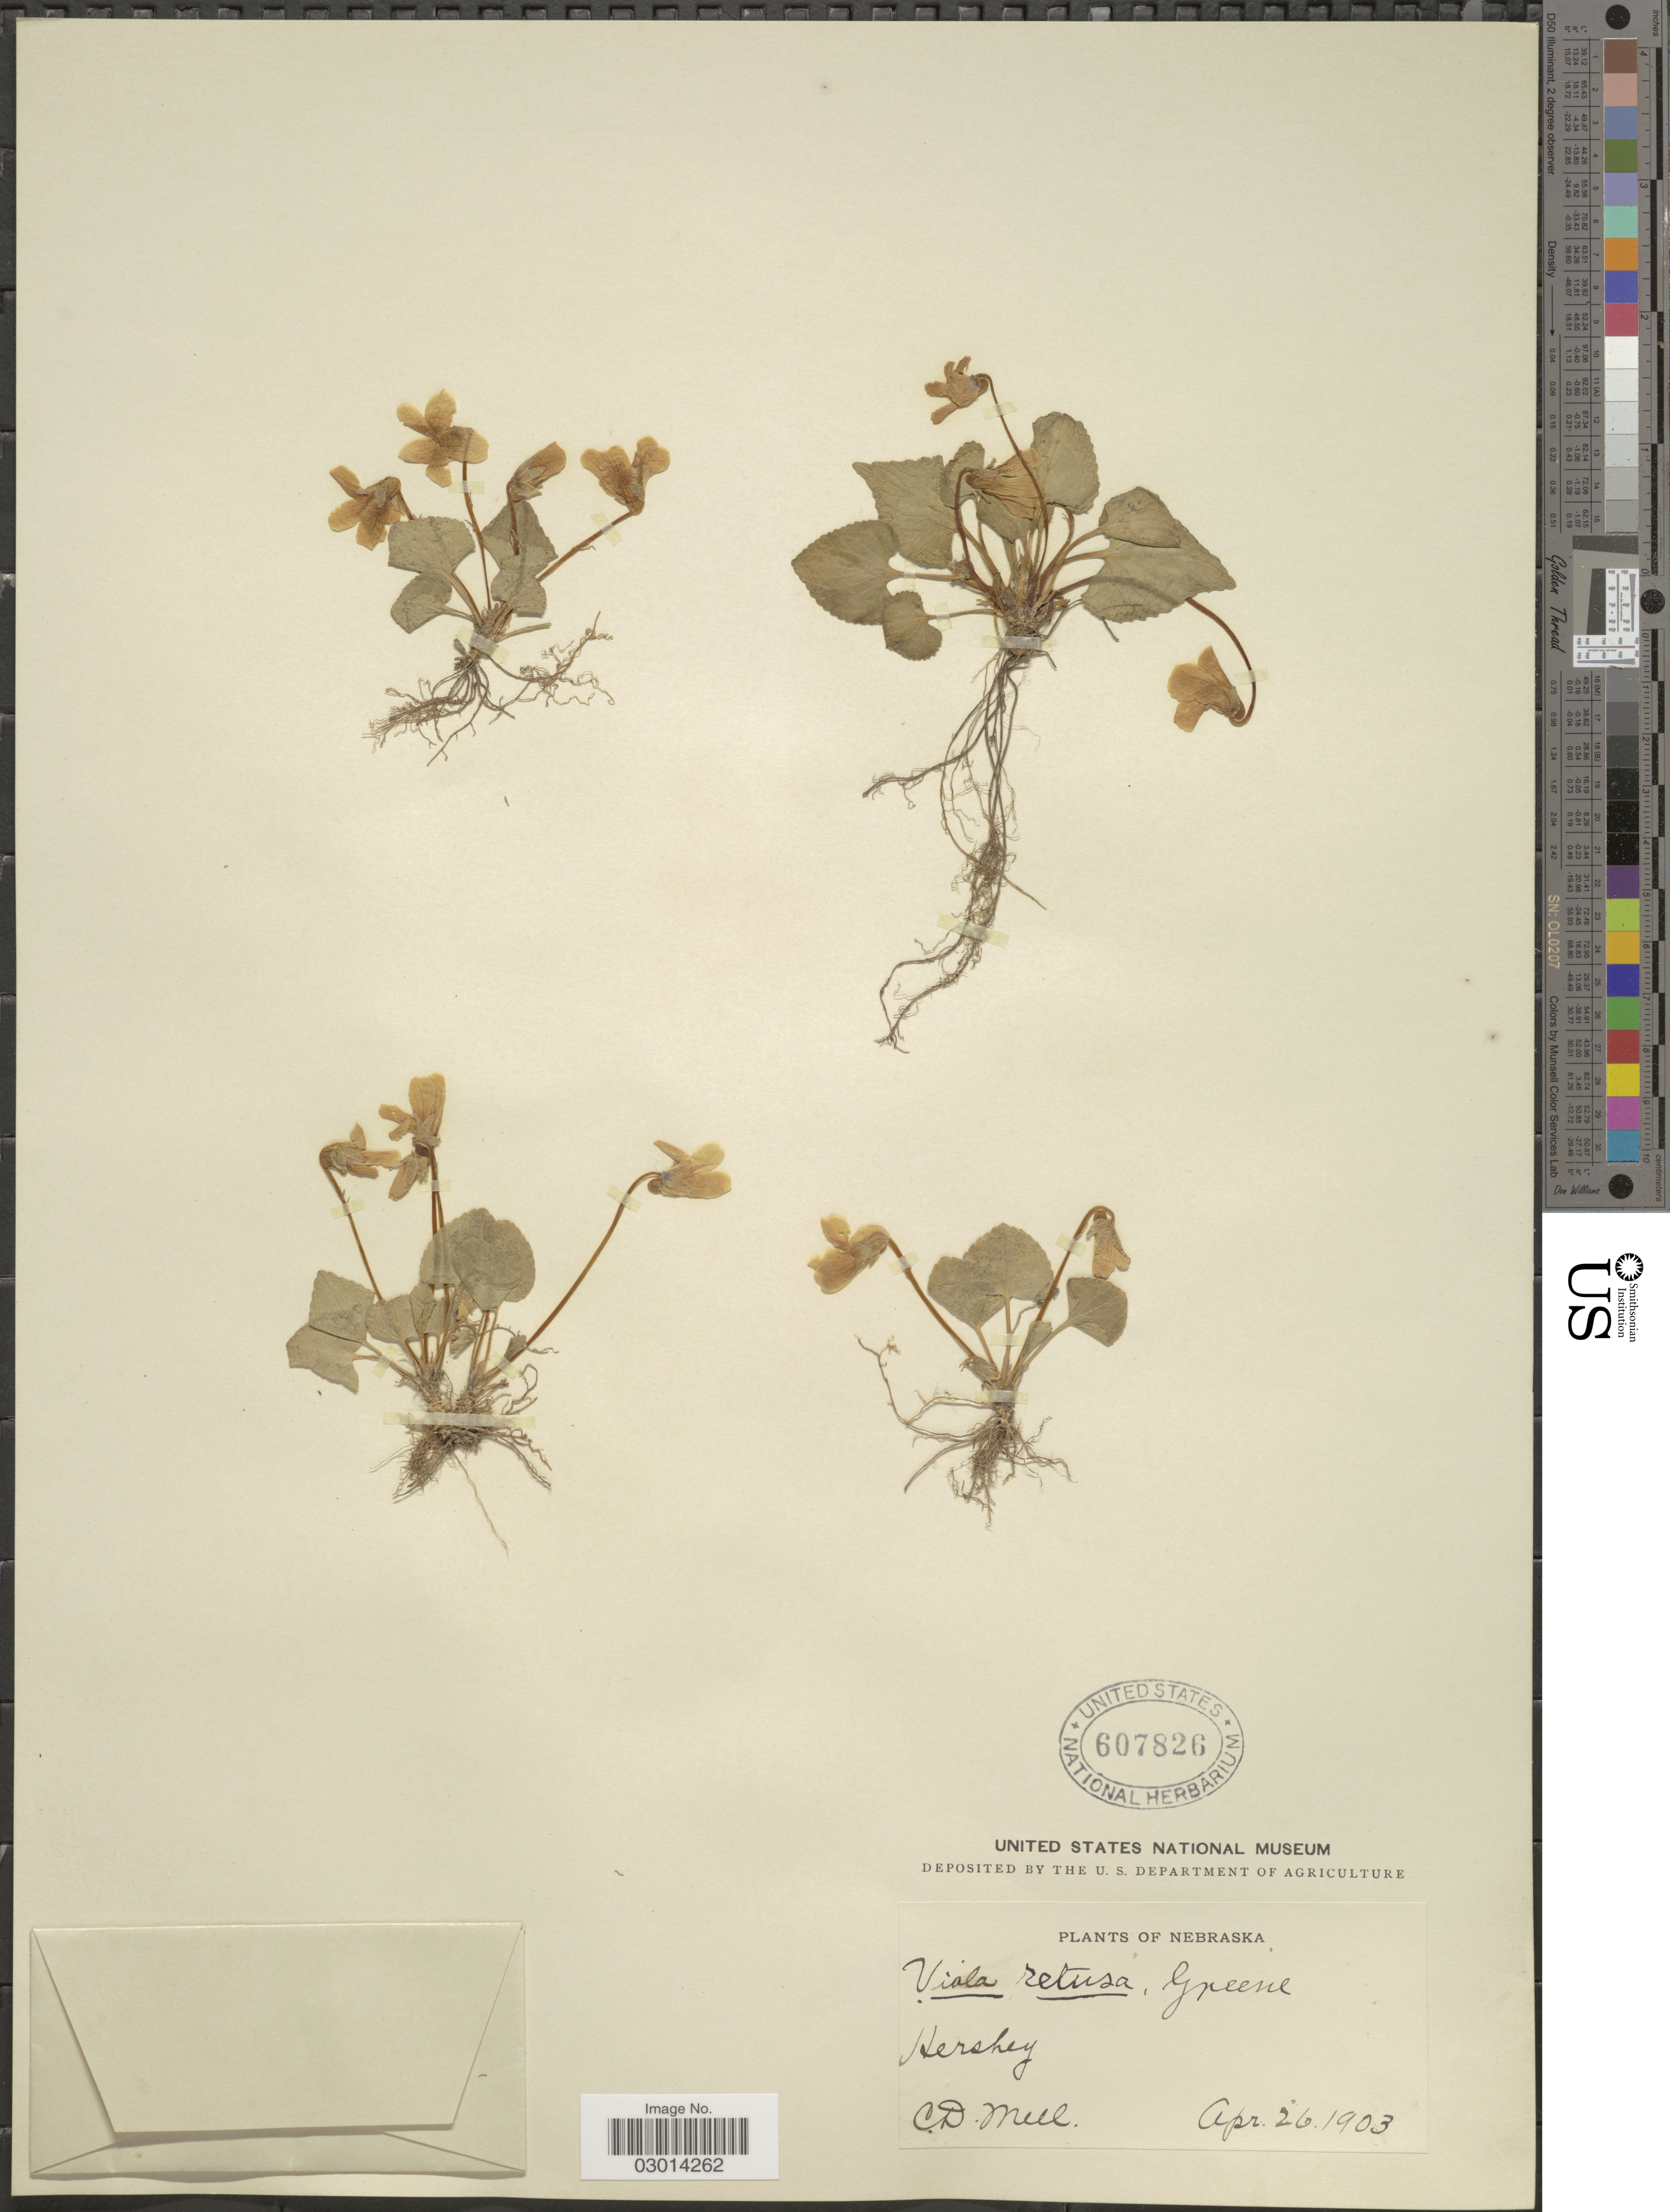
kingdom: Plantae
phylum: Tracheophyta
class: Magnoliopsida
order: Malpighiales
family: Violaceae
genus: Viola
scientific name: Viola retusa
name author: Greene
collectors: C. D. Mell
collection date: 1903-04-26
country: United States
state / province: Nebraska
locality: Hershey.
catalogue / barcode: US 607826